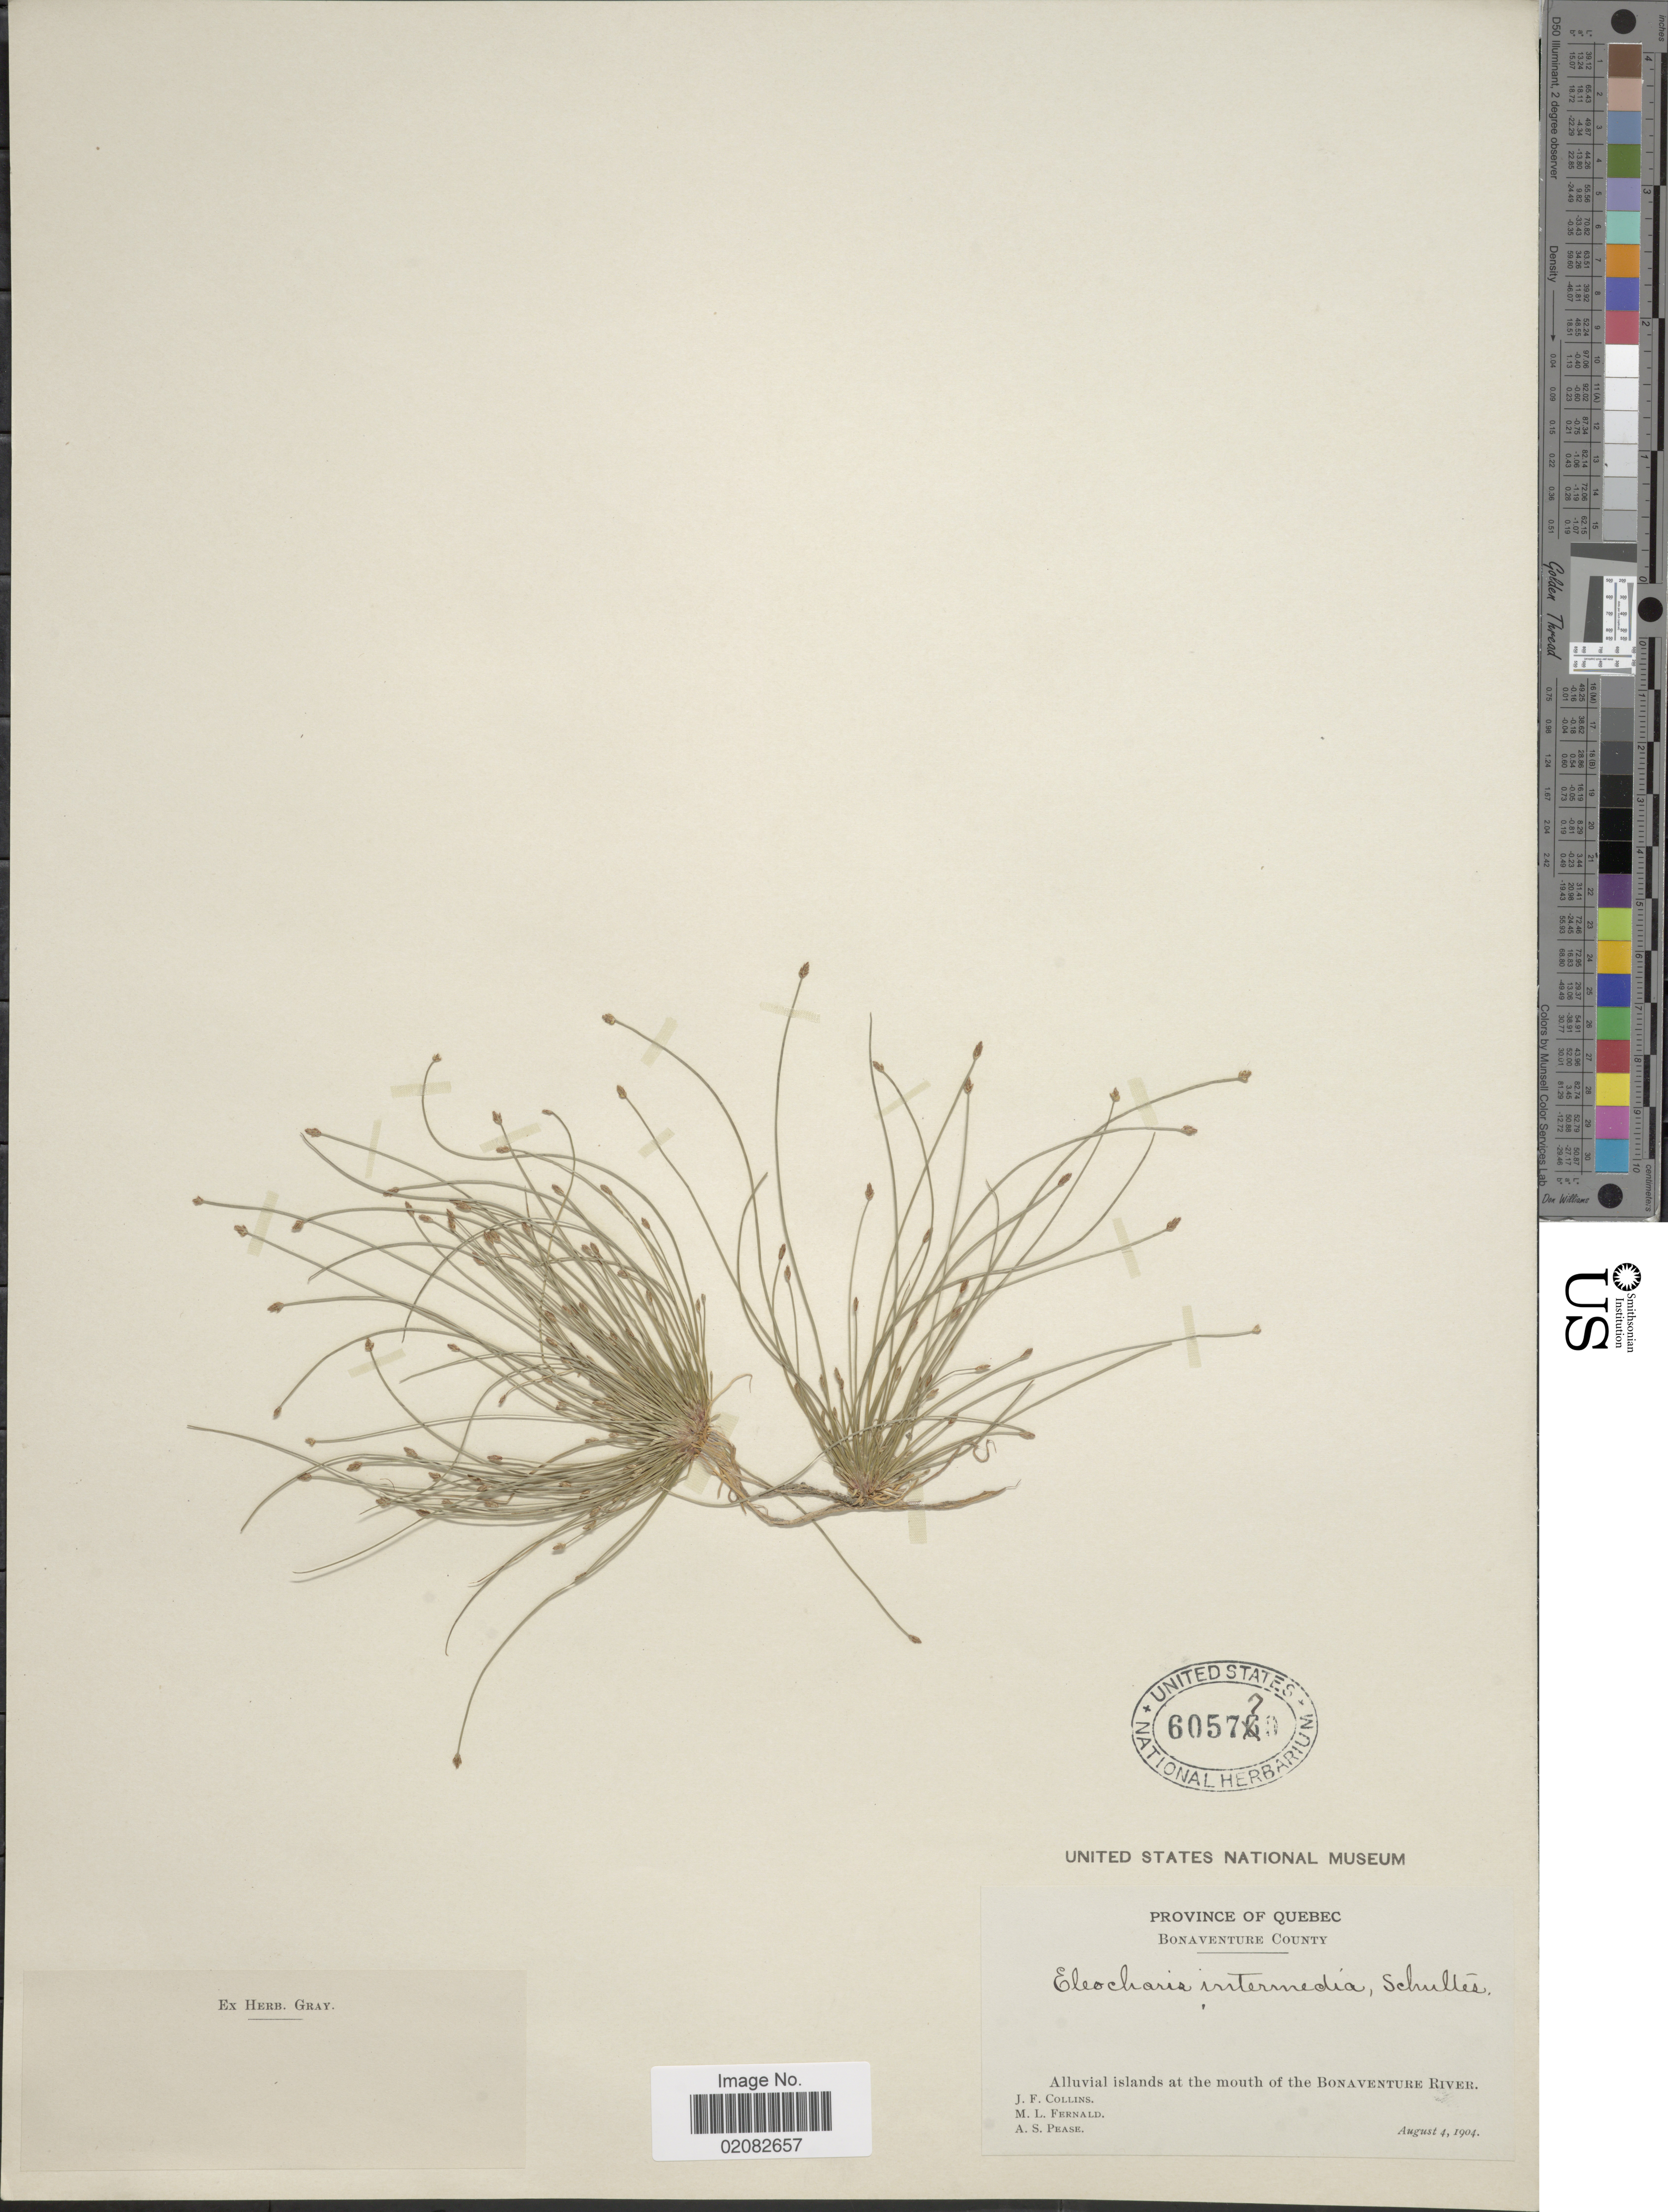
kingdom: Plantae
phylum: Tracheophyta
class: Liliopsida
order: Poales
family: Cyperaceae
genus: Eleocharis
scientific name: Eleocharis intermedia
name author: Schult.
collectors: J. Collins, M. L. Fernald & A. S. Pease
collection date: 1904-08-04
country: Canada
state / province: Quebec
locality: Bonaventure County, Alluvial Islands at the mouth of the Bonaventure River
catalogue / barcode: US 60577